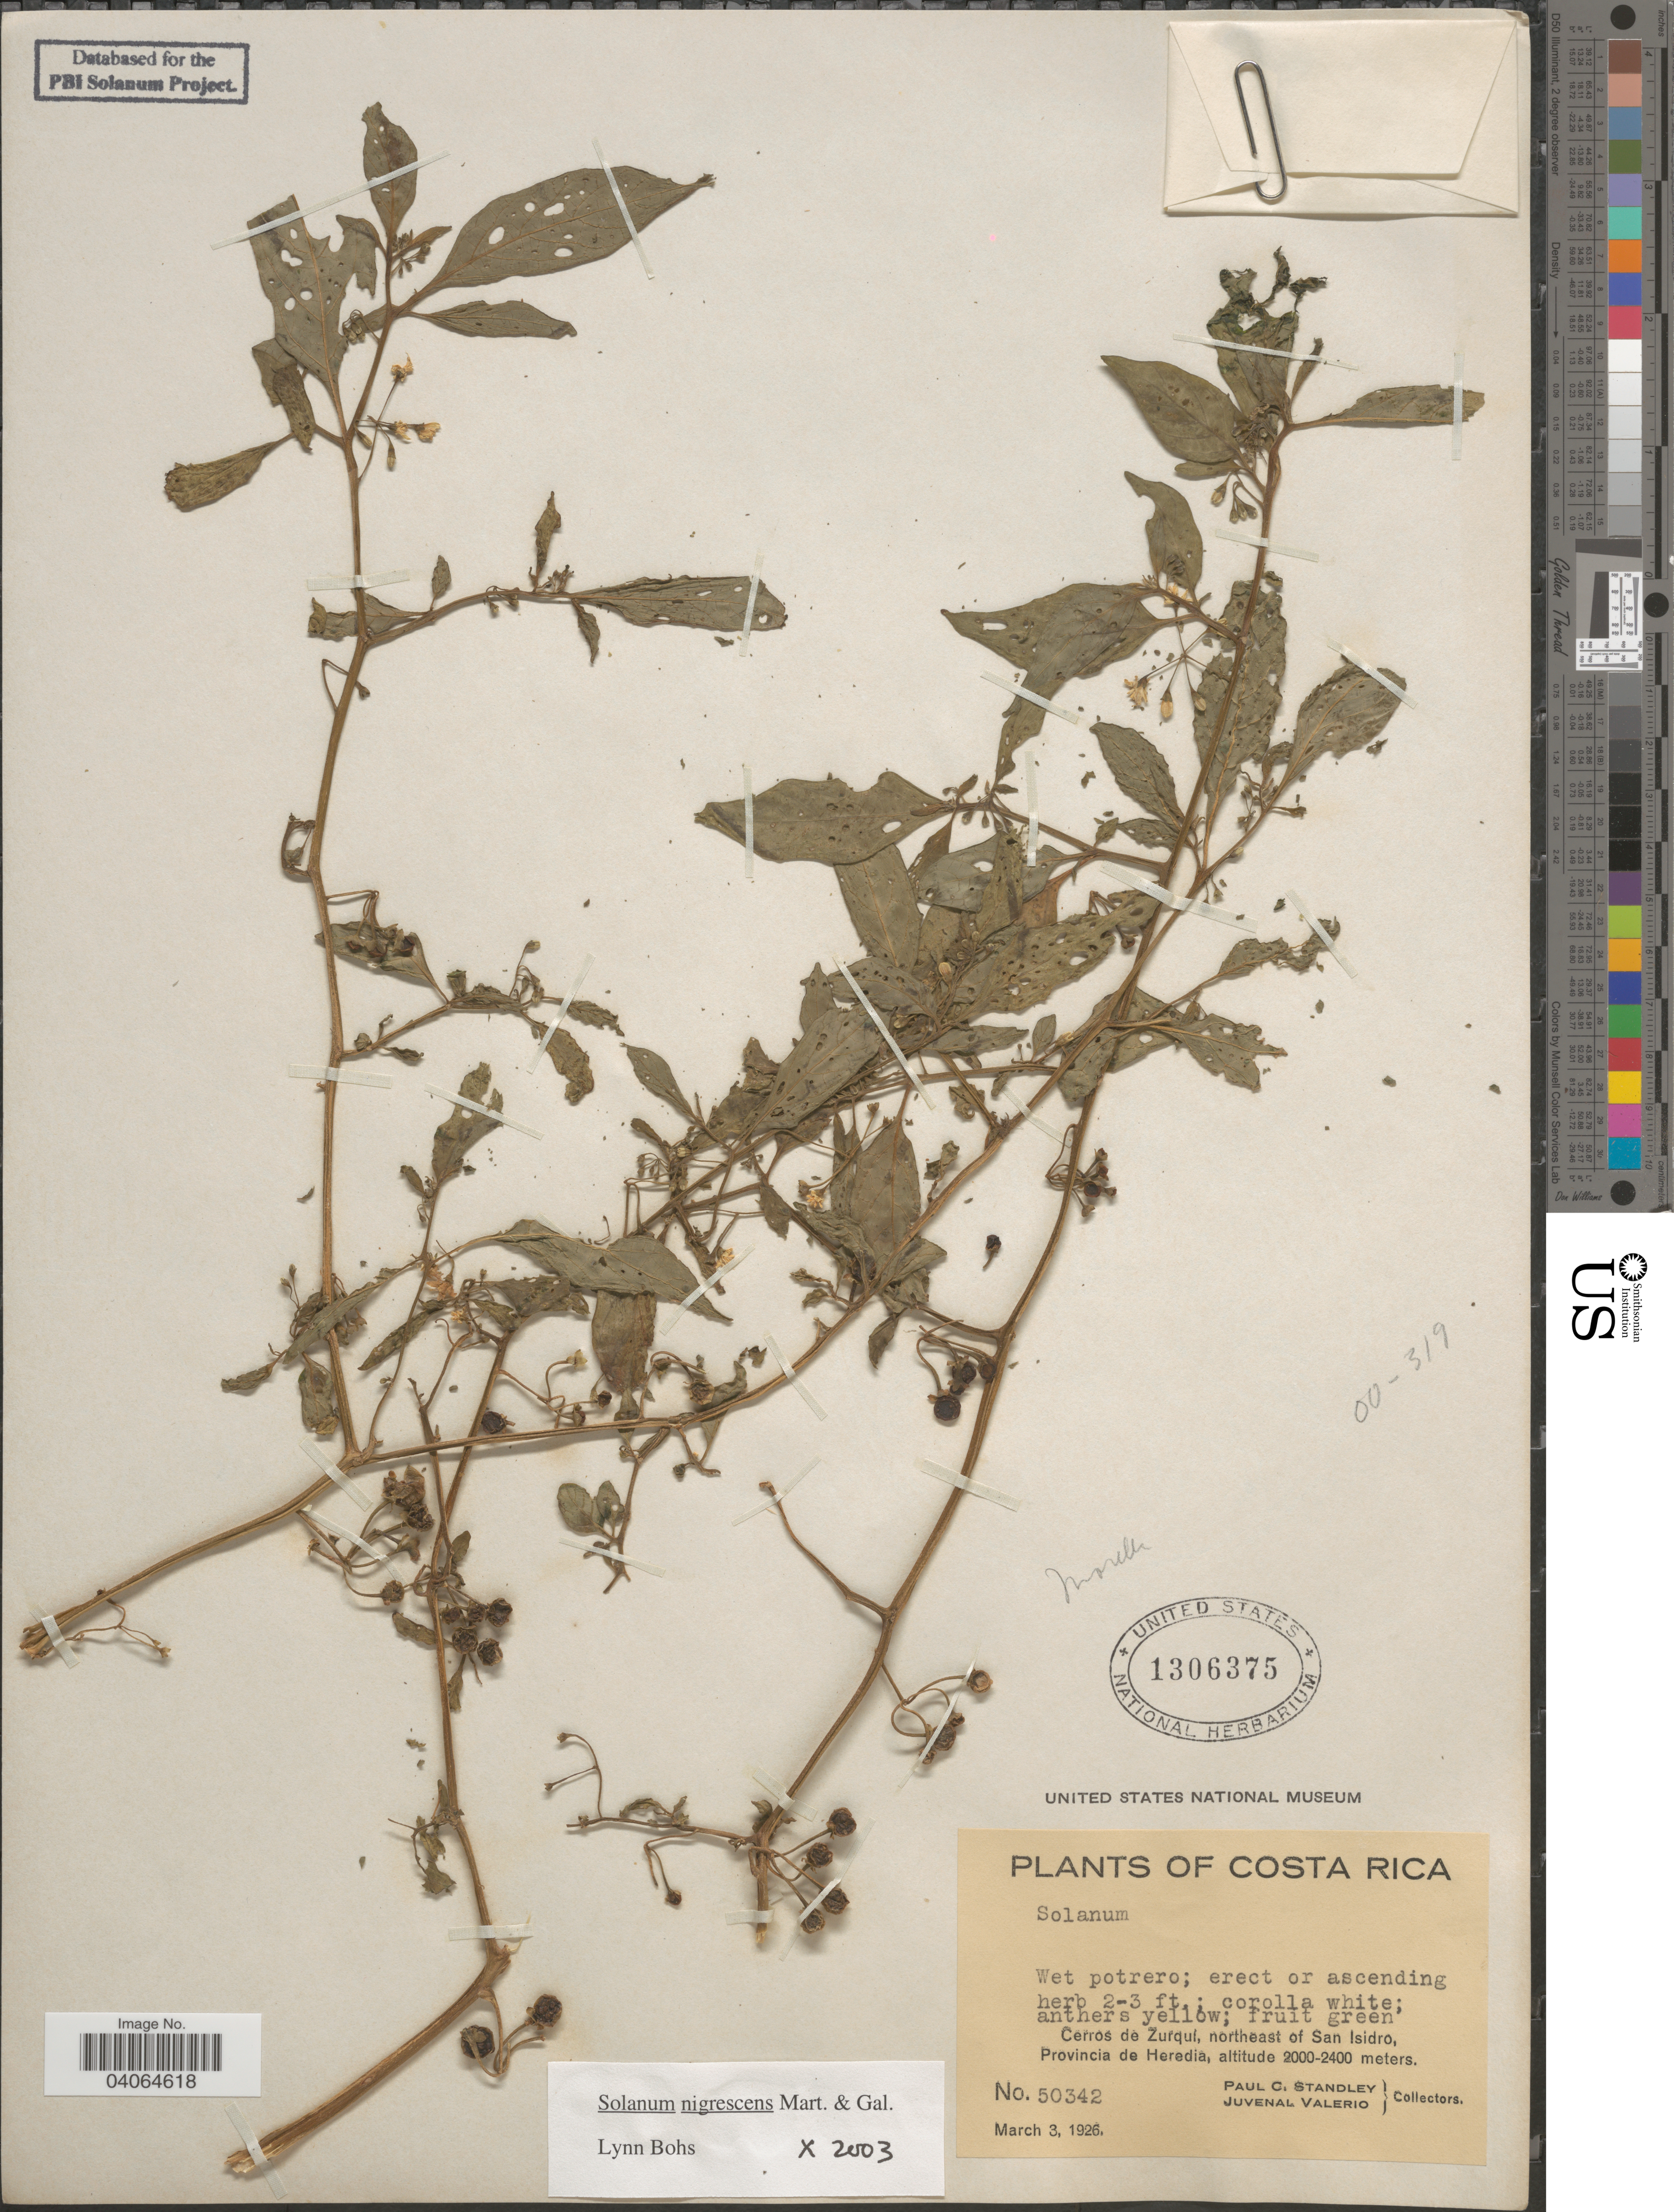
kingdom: Plantae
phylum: Tracheophyta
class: Magnoliopsida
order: Solanales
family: Solanaceae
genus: Solanum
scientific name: Solanum nigrescens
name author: M. Martens & Galeotti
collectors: P. C. Standley & J. Valerio R.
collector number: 50342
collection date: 1926-03-03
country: Costa Rica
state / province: Heredia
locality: Cerros de Zurqui, northeast of San Isidro.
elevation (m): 2000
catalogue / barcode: US 1306375